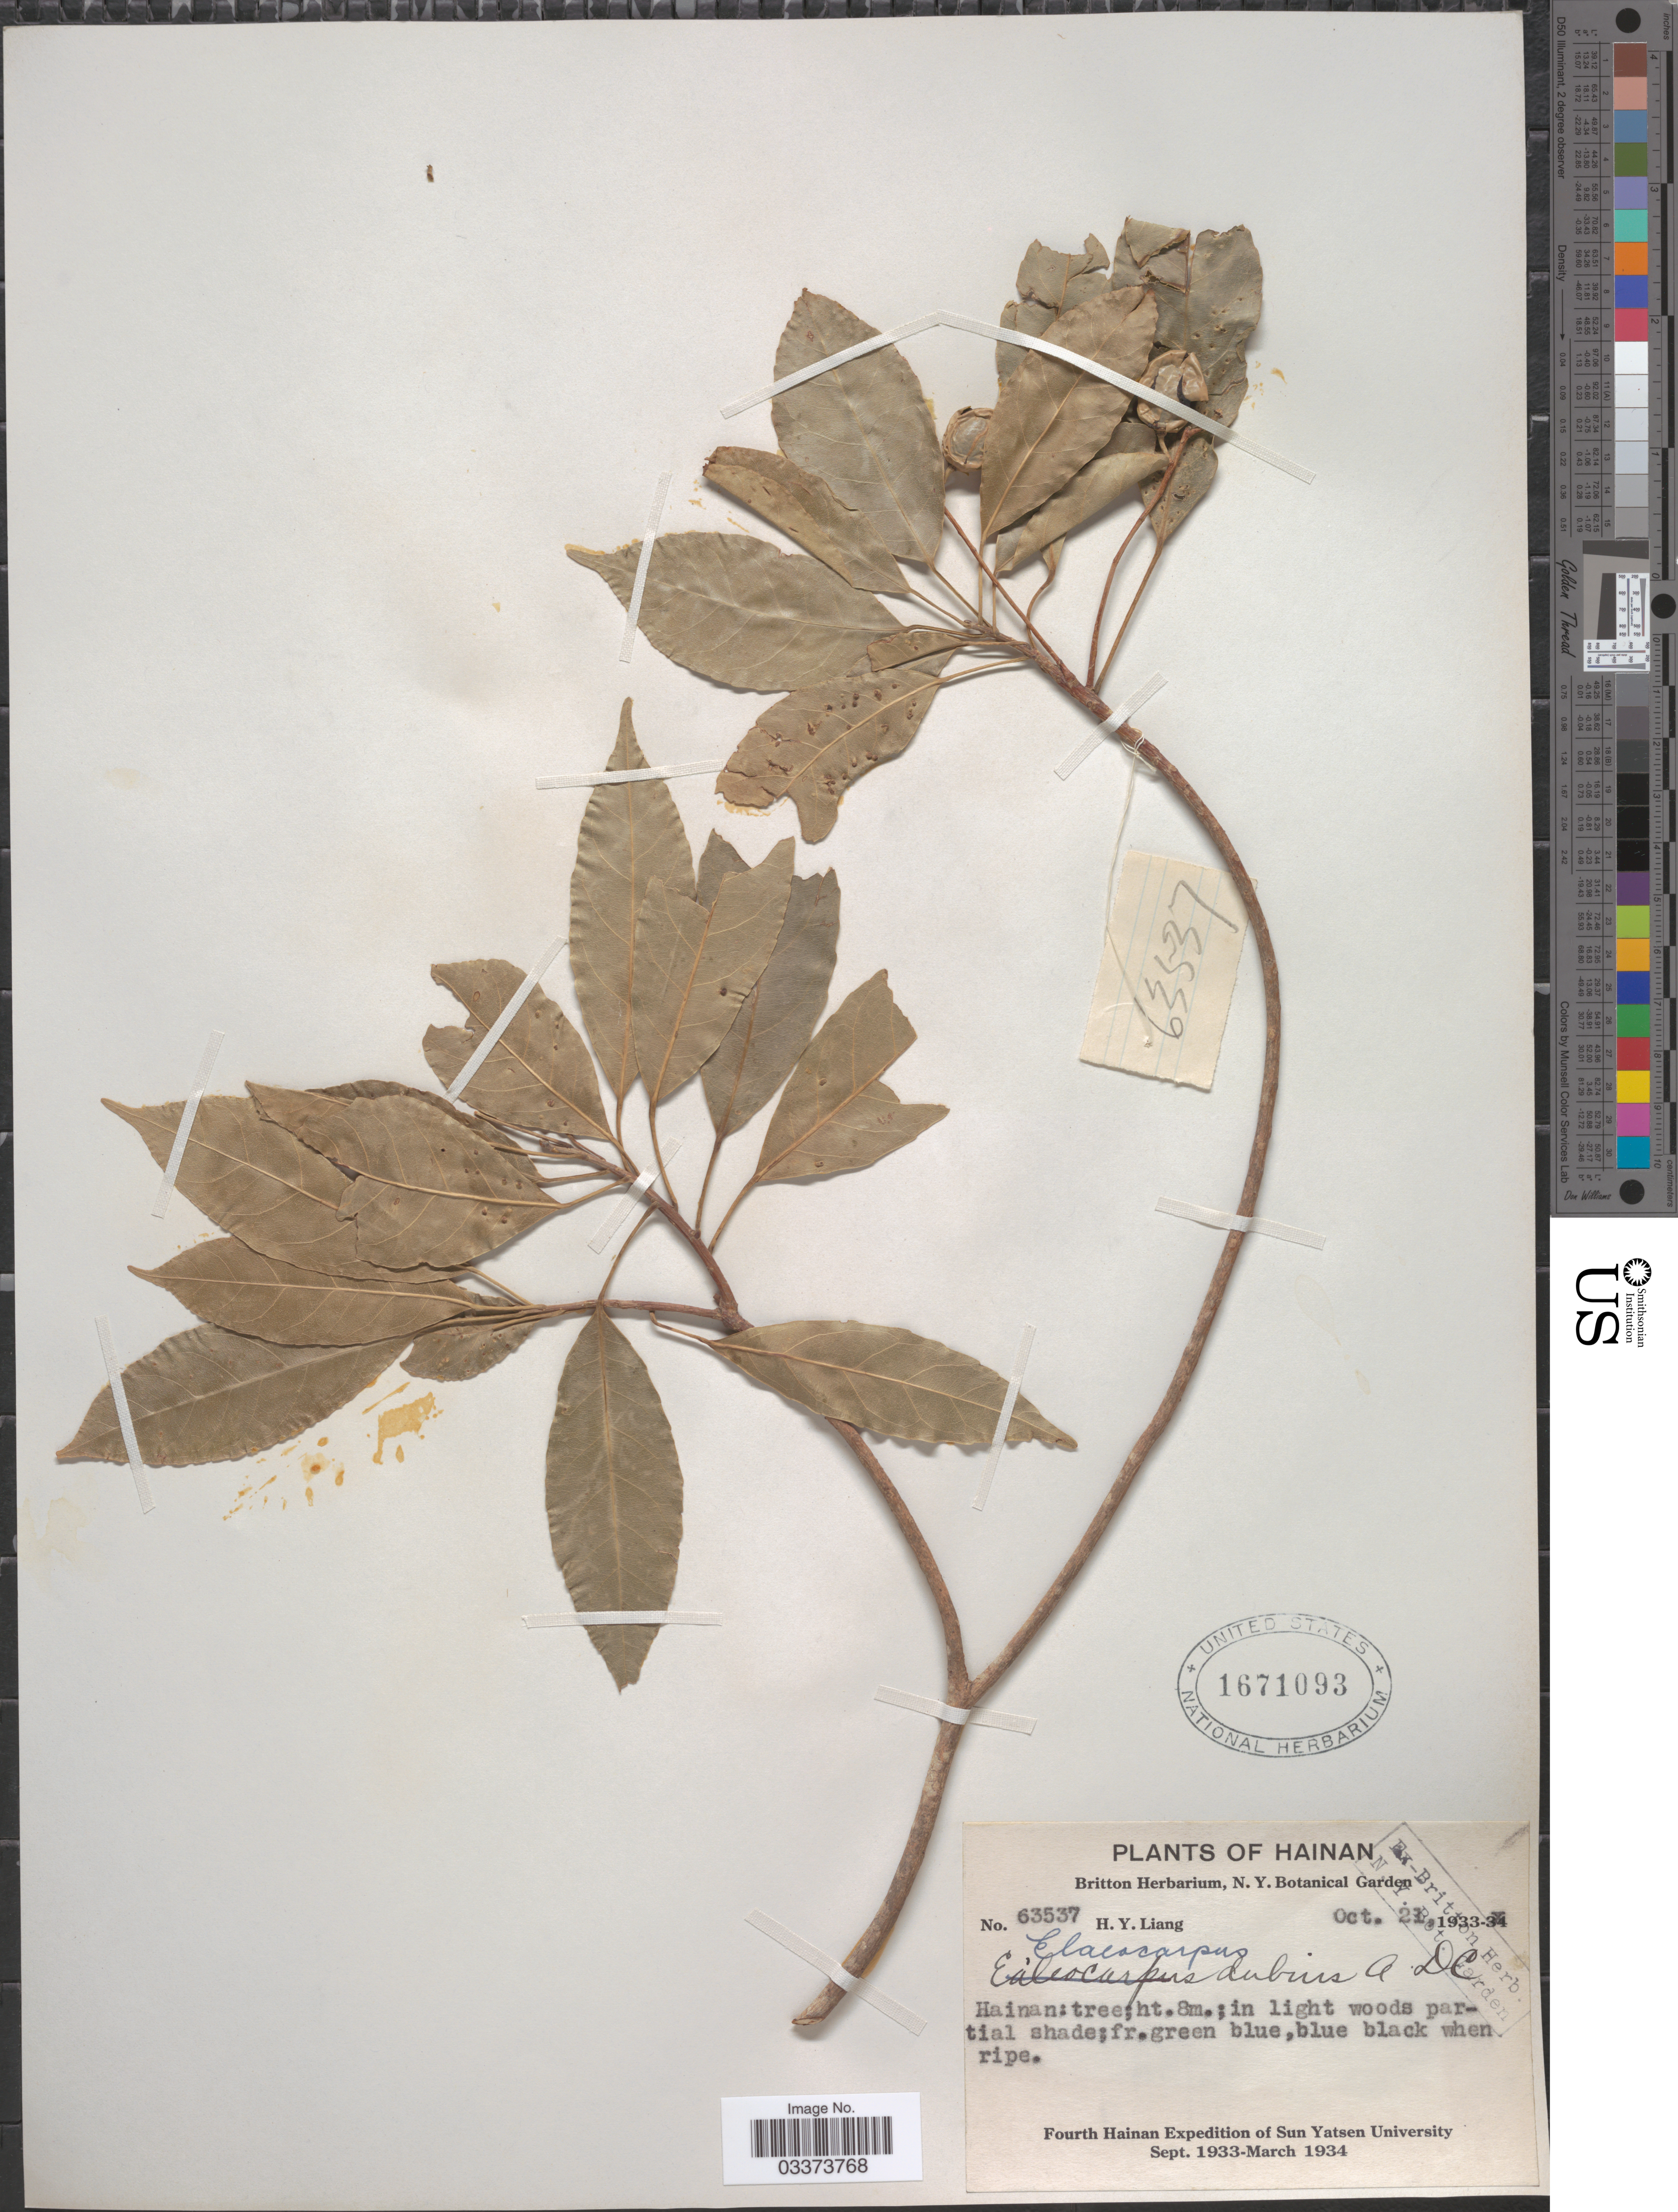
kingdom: Plantae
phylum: Tracheophyta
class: Magnoliopsida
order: Oxalidales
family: Elaeocarpaceae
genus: Elaeocarpus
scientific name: Elaeocarpus dubius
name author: DC.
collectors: H. Y. Liang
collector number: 63537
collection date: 1933-10-21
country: China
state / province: Hainan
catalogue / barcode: US 1671093